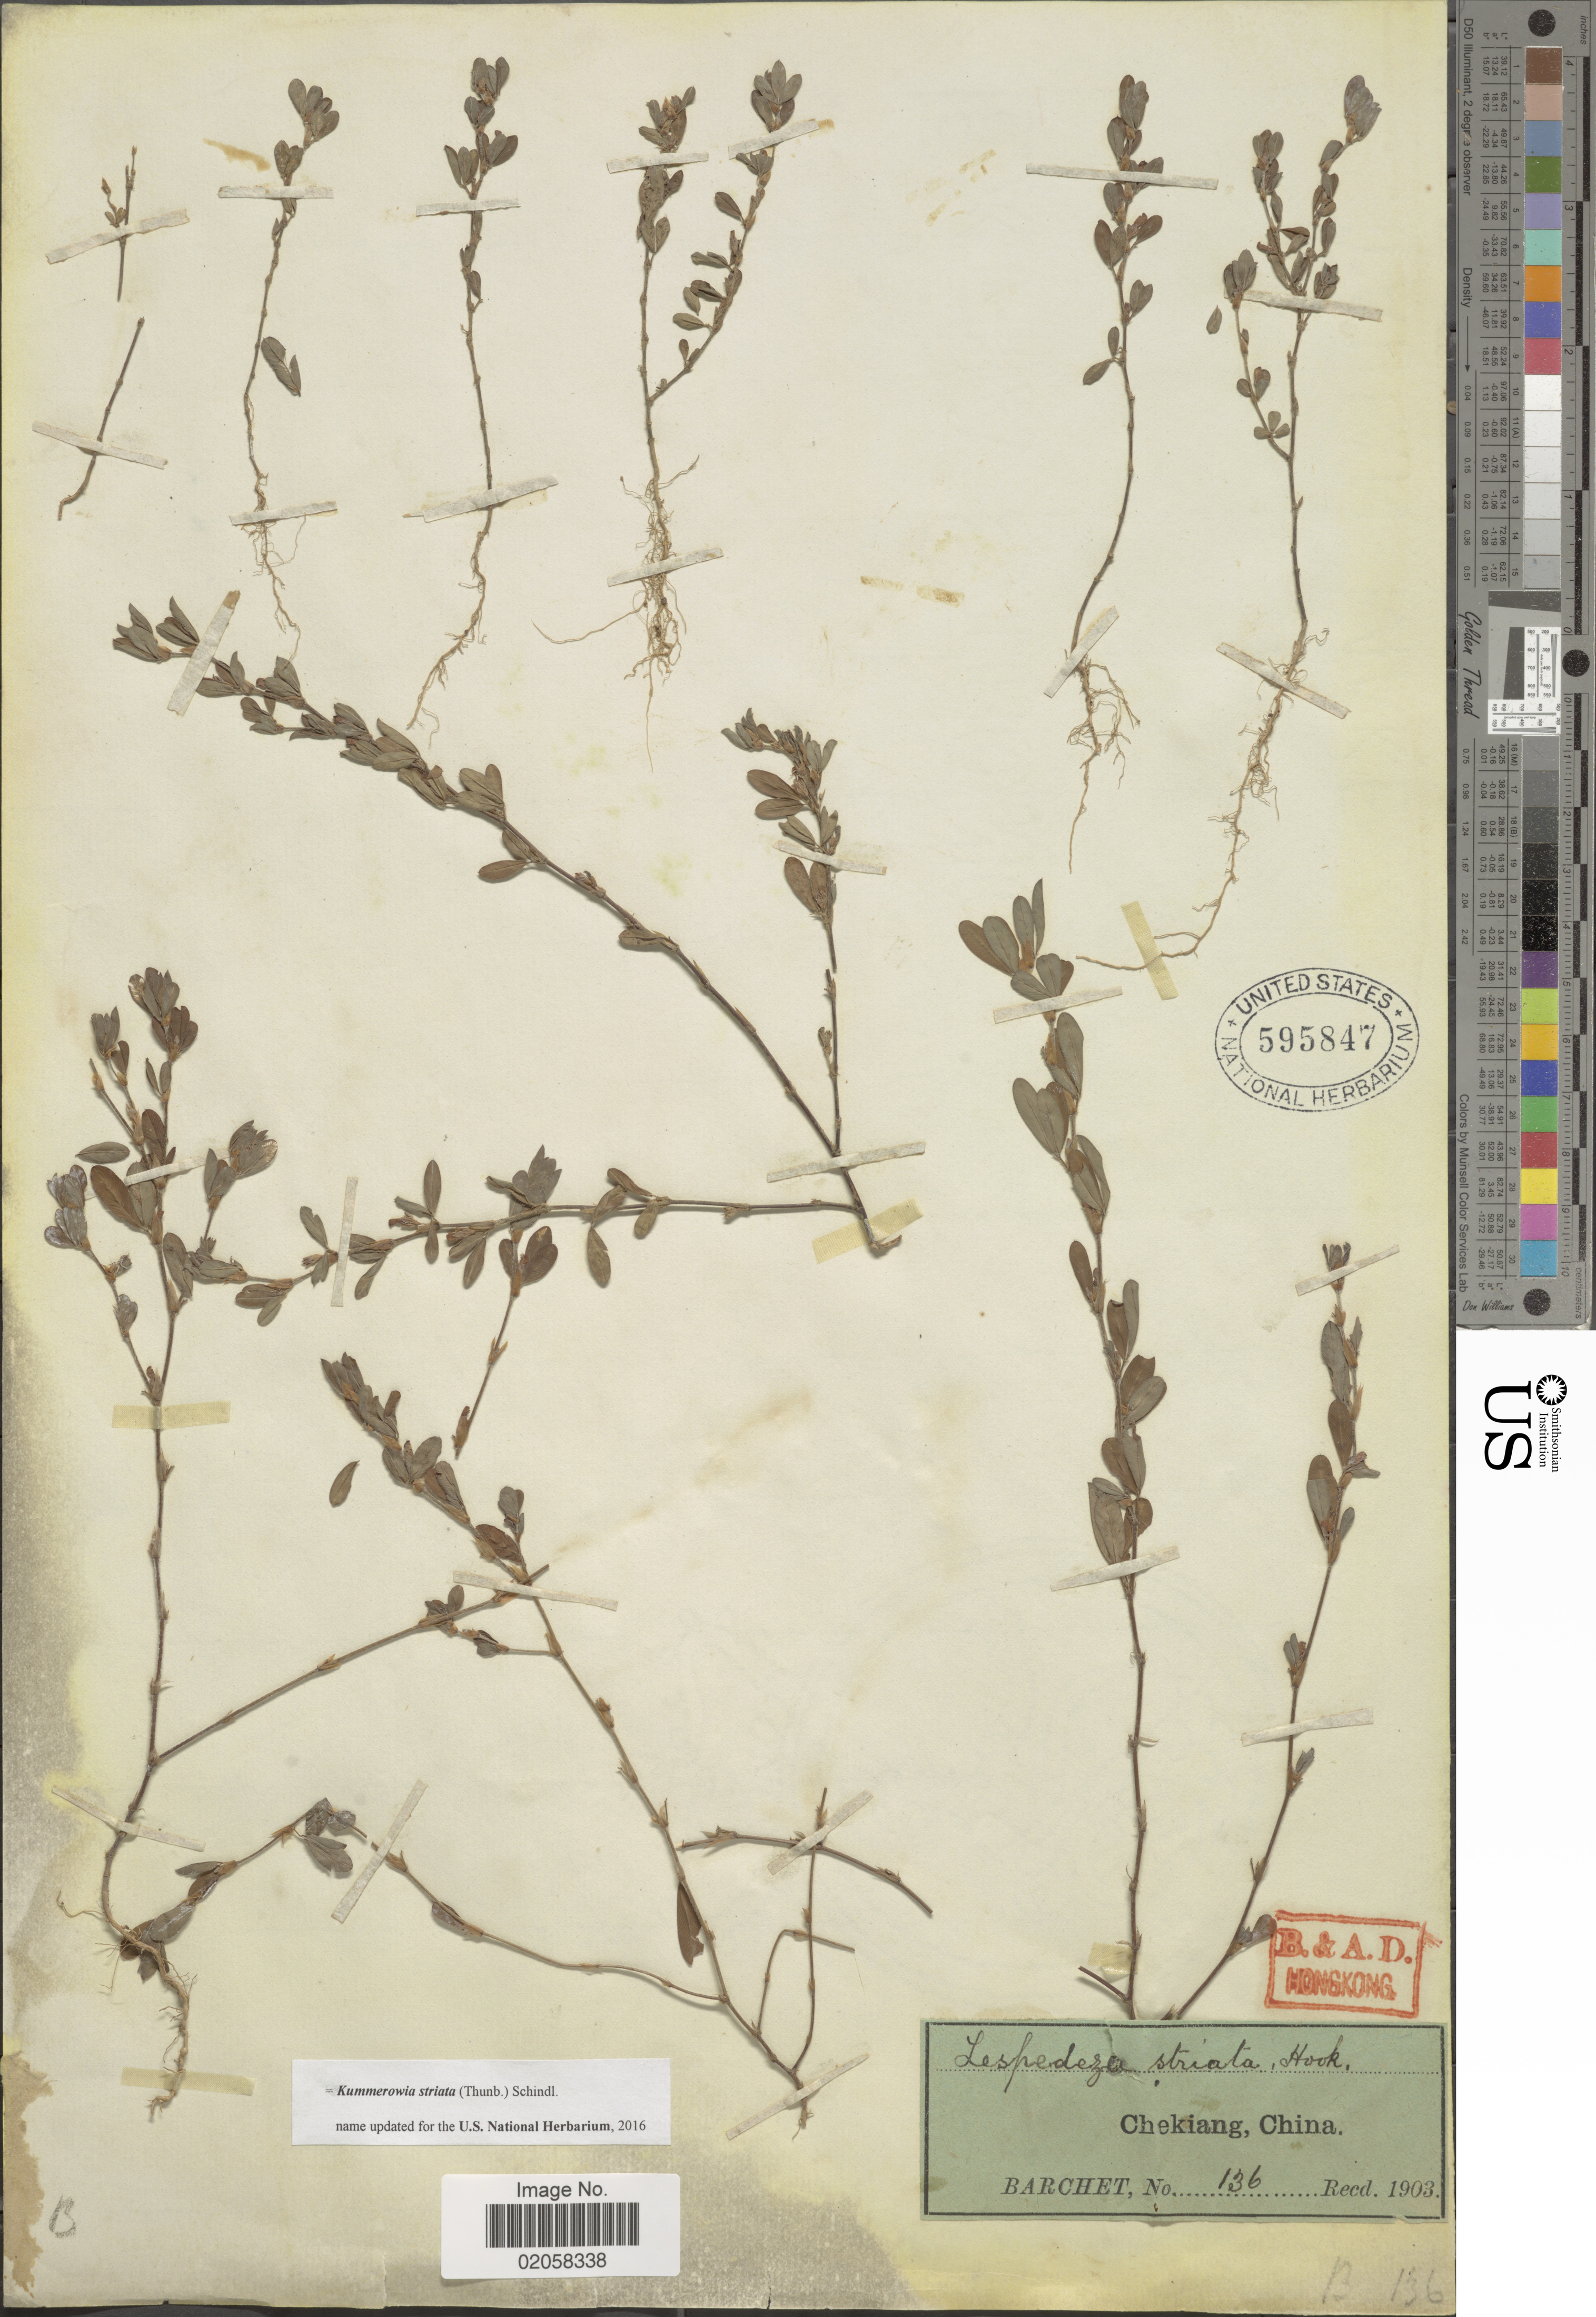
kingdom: Plantae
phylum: Tracheophyta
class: Magnoliopsida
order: Fabales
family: Fabaceae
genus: Kummerowia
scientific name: Kummerowia striata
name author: (Thunb.) Schindl.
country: China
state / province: Zhejiang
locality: Chekiang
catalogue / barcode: US 595847